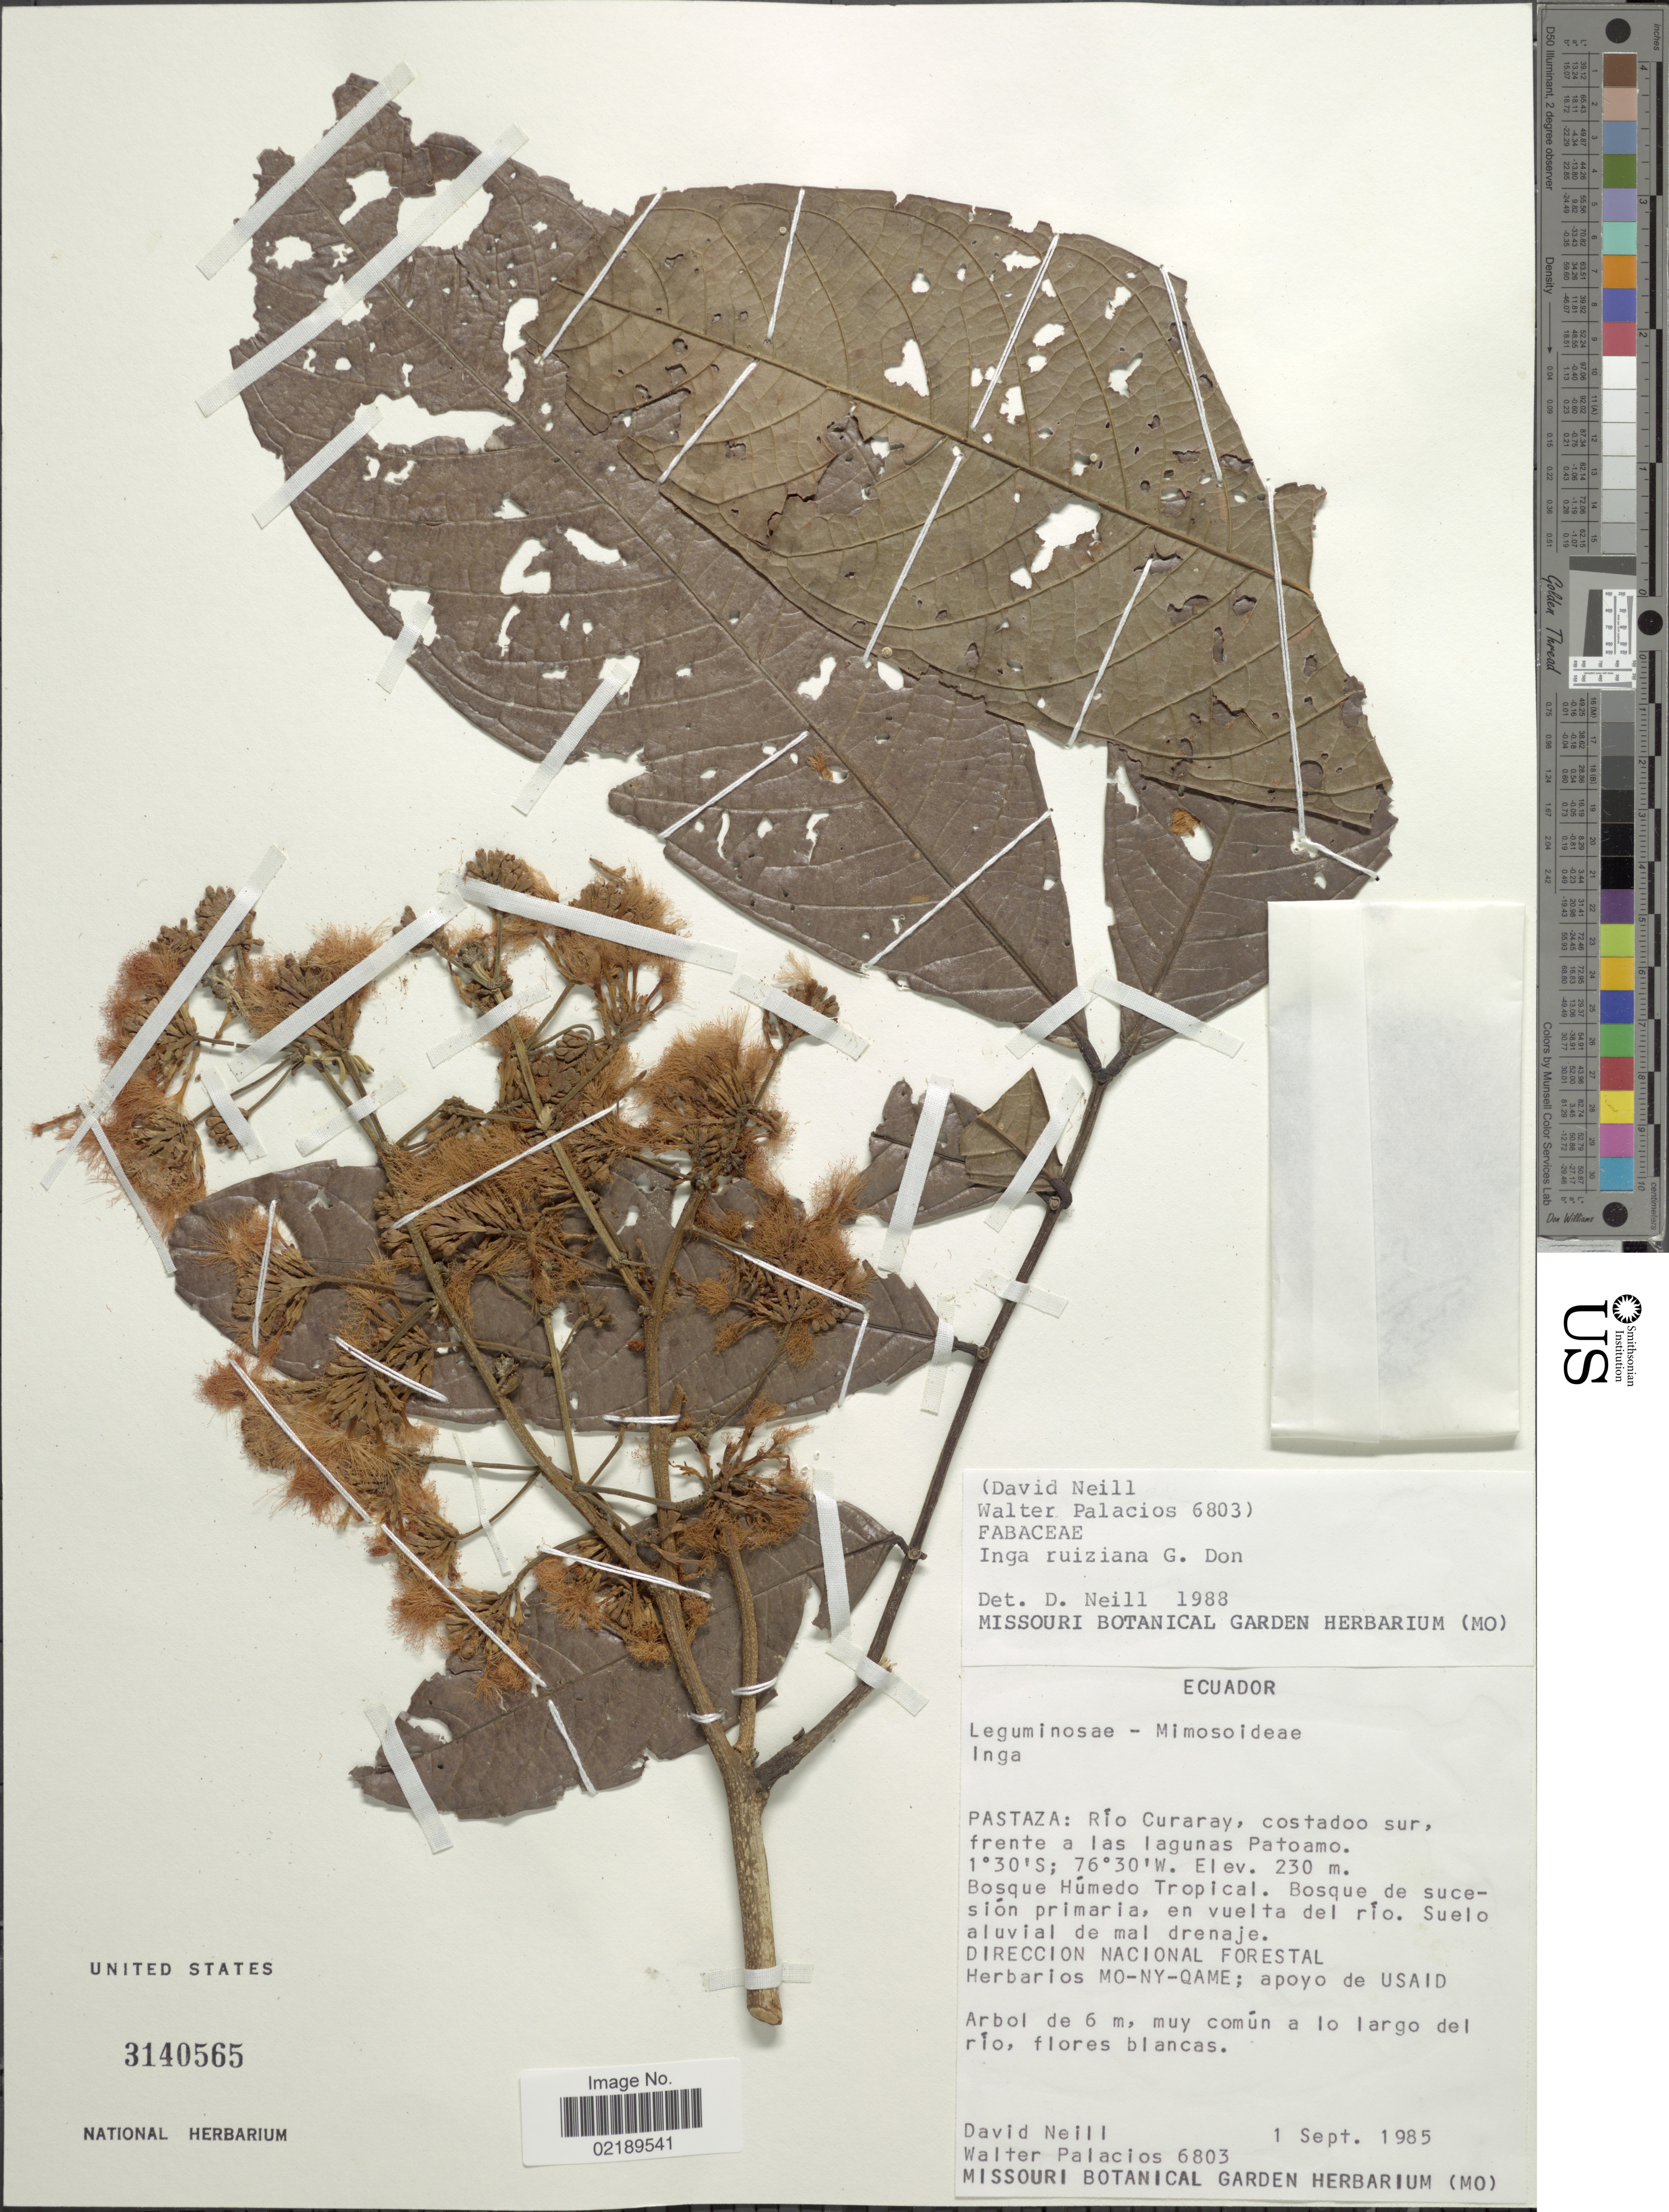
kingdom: Plantae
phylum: Tracheophyta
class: Magnoliopsida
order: Fabales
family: Fabaceae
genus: Inga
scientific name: Inga ruiziana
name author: G. Don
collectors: D. Neill & W. Palacios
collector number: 6803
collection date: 1985-09-01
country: Ecuador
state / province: Pastaza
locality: Rio Curaray, costadoo sur, frente a las lagunas Patoamo, Bosque Humedo Tropical, bosque de sucesion primaria, en vuelta del rio, duelo aluvial de mal drenaje, Direccion Nacional Forestal.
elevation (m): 230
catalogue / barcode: US 3140565